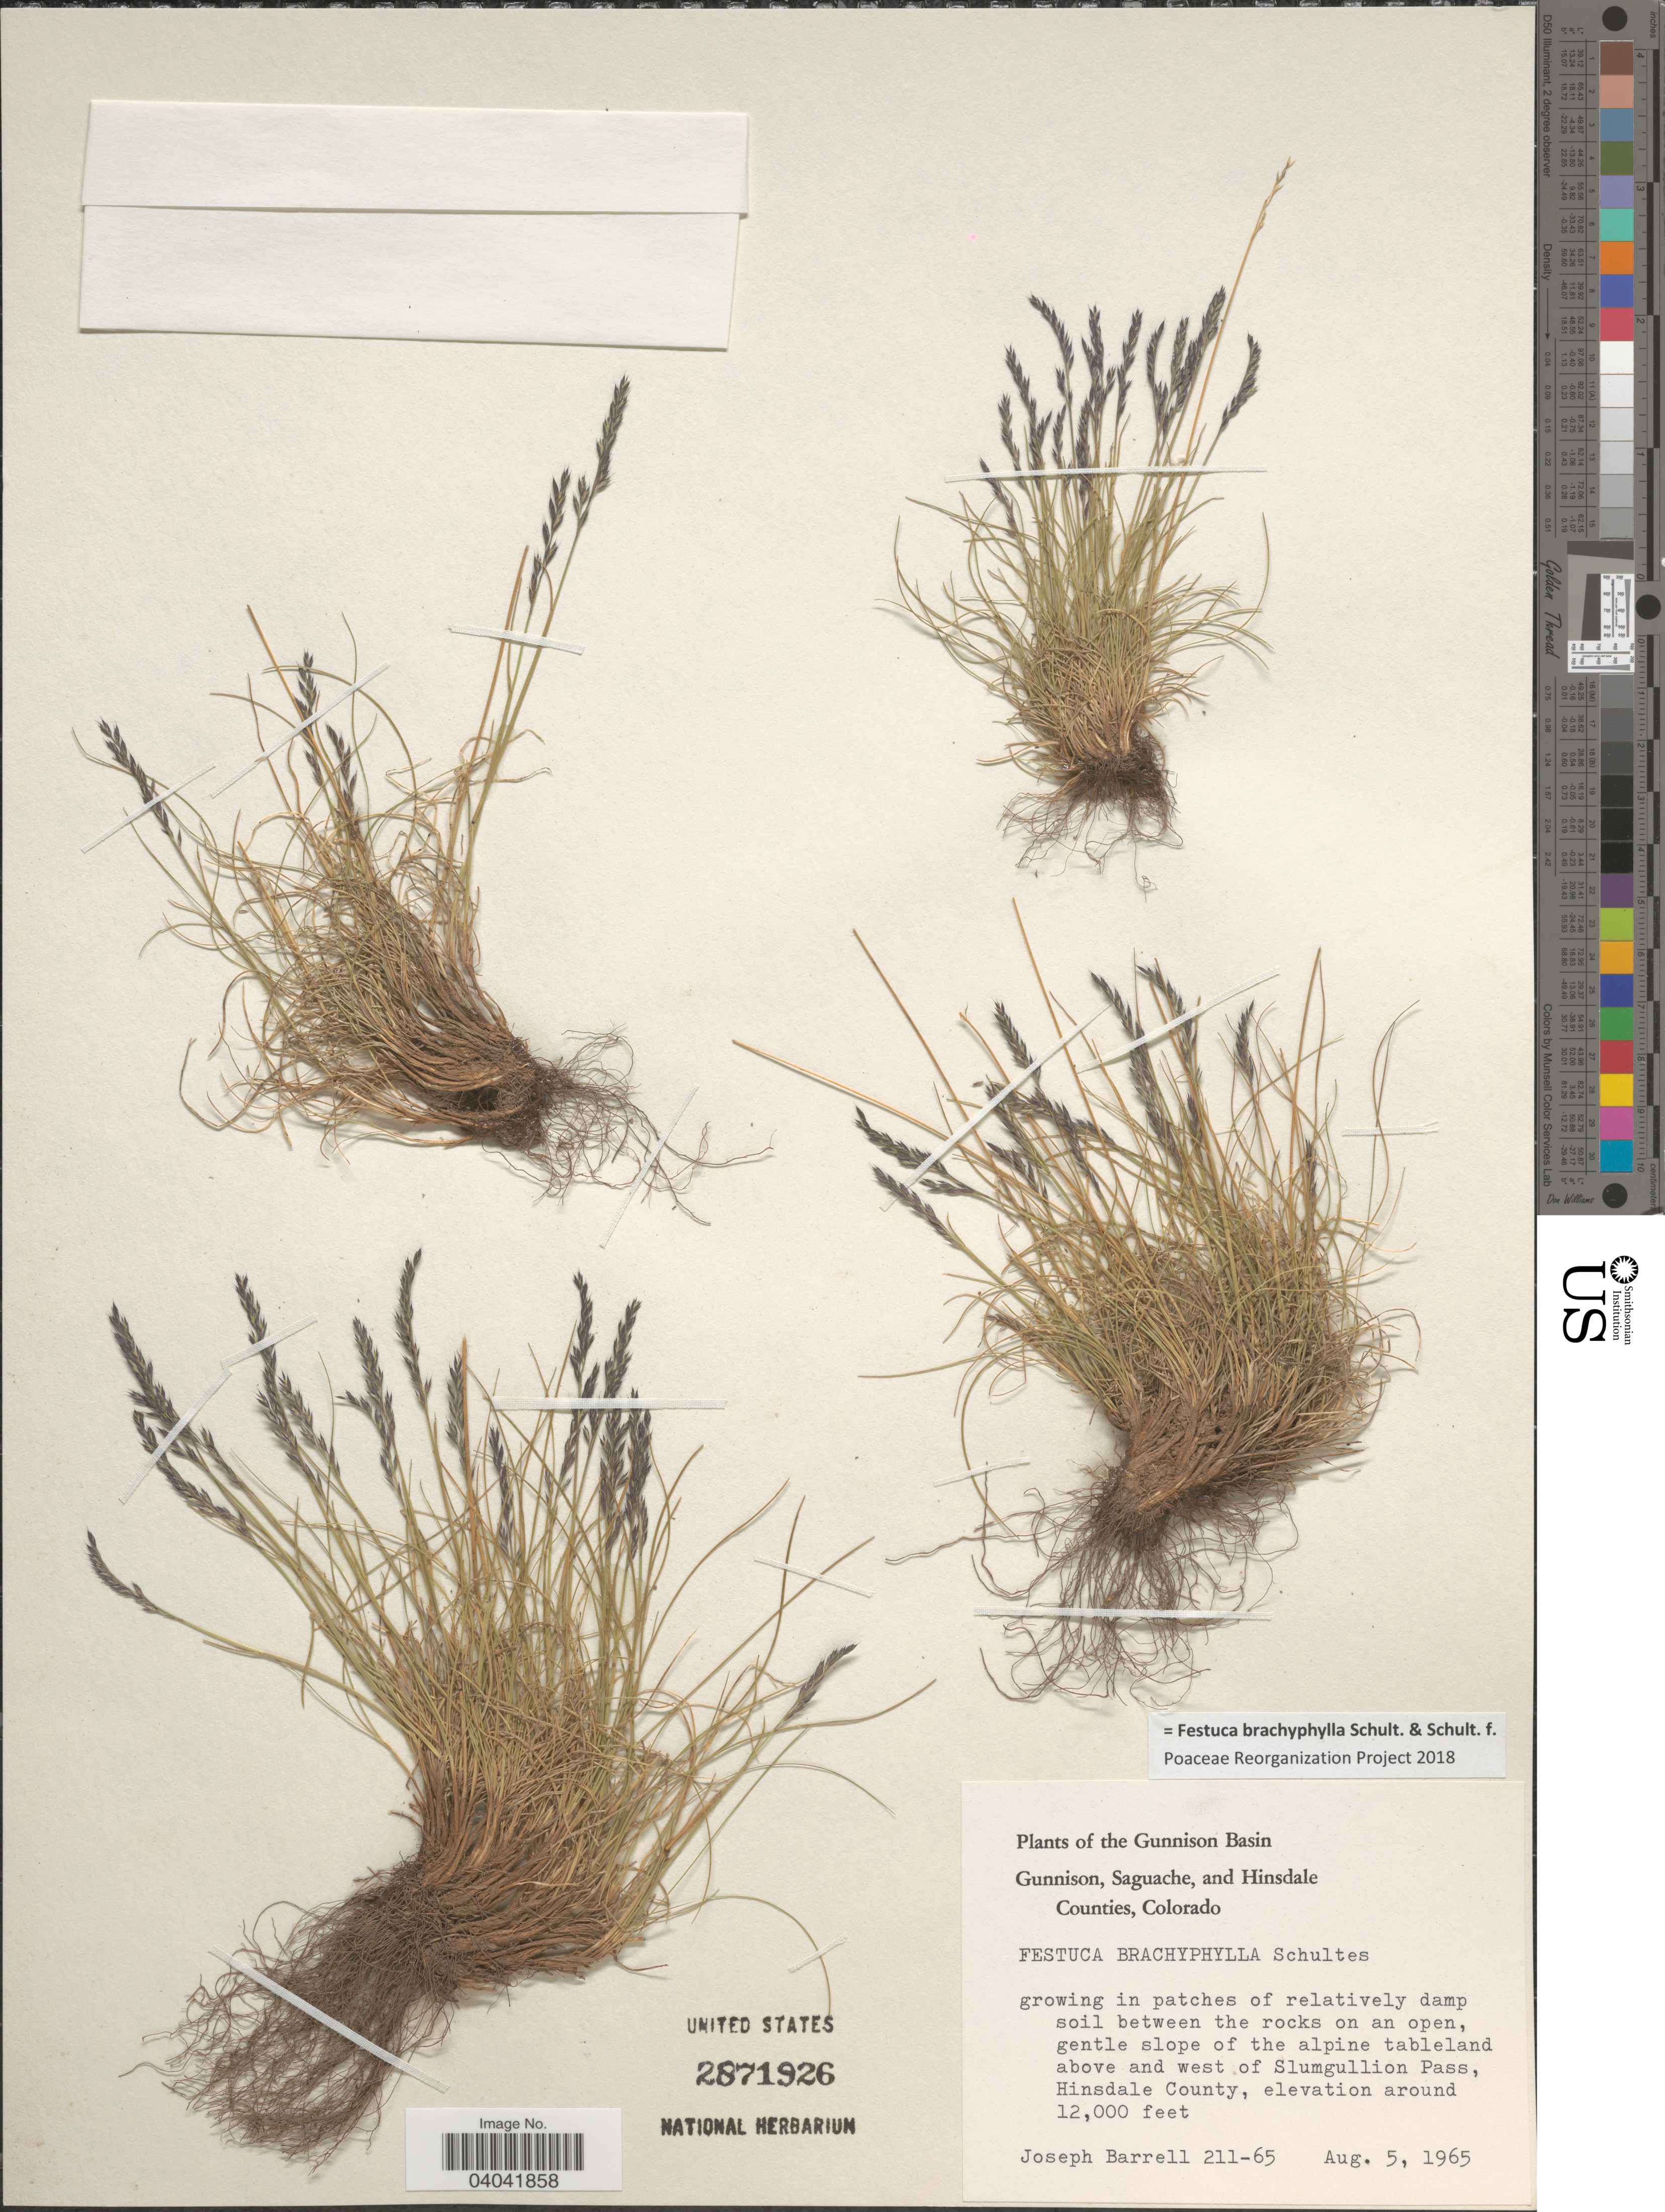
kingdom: Plantae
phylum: Tracheophyta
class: Liliopsida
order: Poales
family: Poaceae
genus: Festuca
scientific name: Festuca brachyphylla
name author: Schult. & Schult. f.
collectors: J. Barrell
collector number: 211-65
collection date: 1965-08-05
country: United States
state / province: Colorado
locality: The Gunnison Basin. Slope of the alpine tableland above and west of Slumgullion Pass, Hinsdale County.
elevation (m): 3658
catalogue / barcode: US 2871926